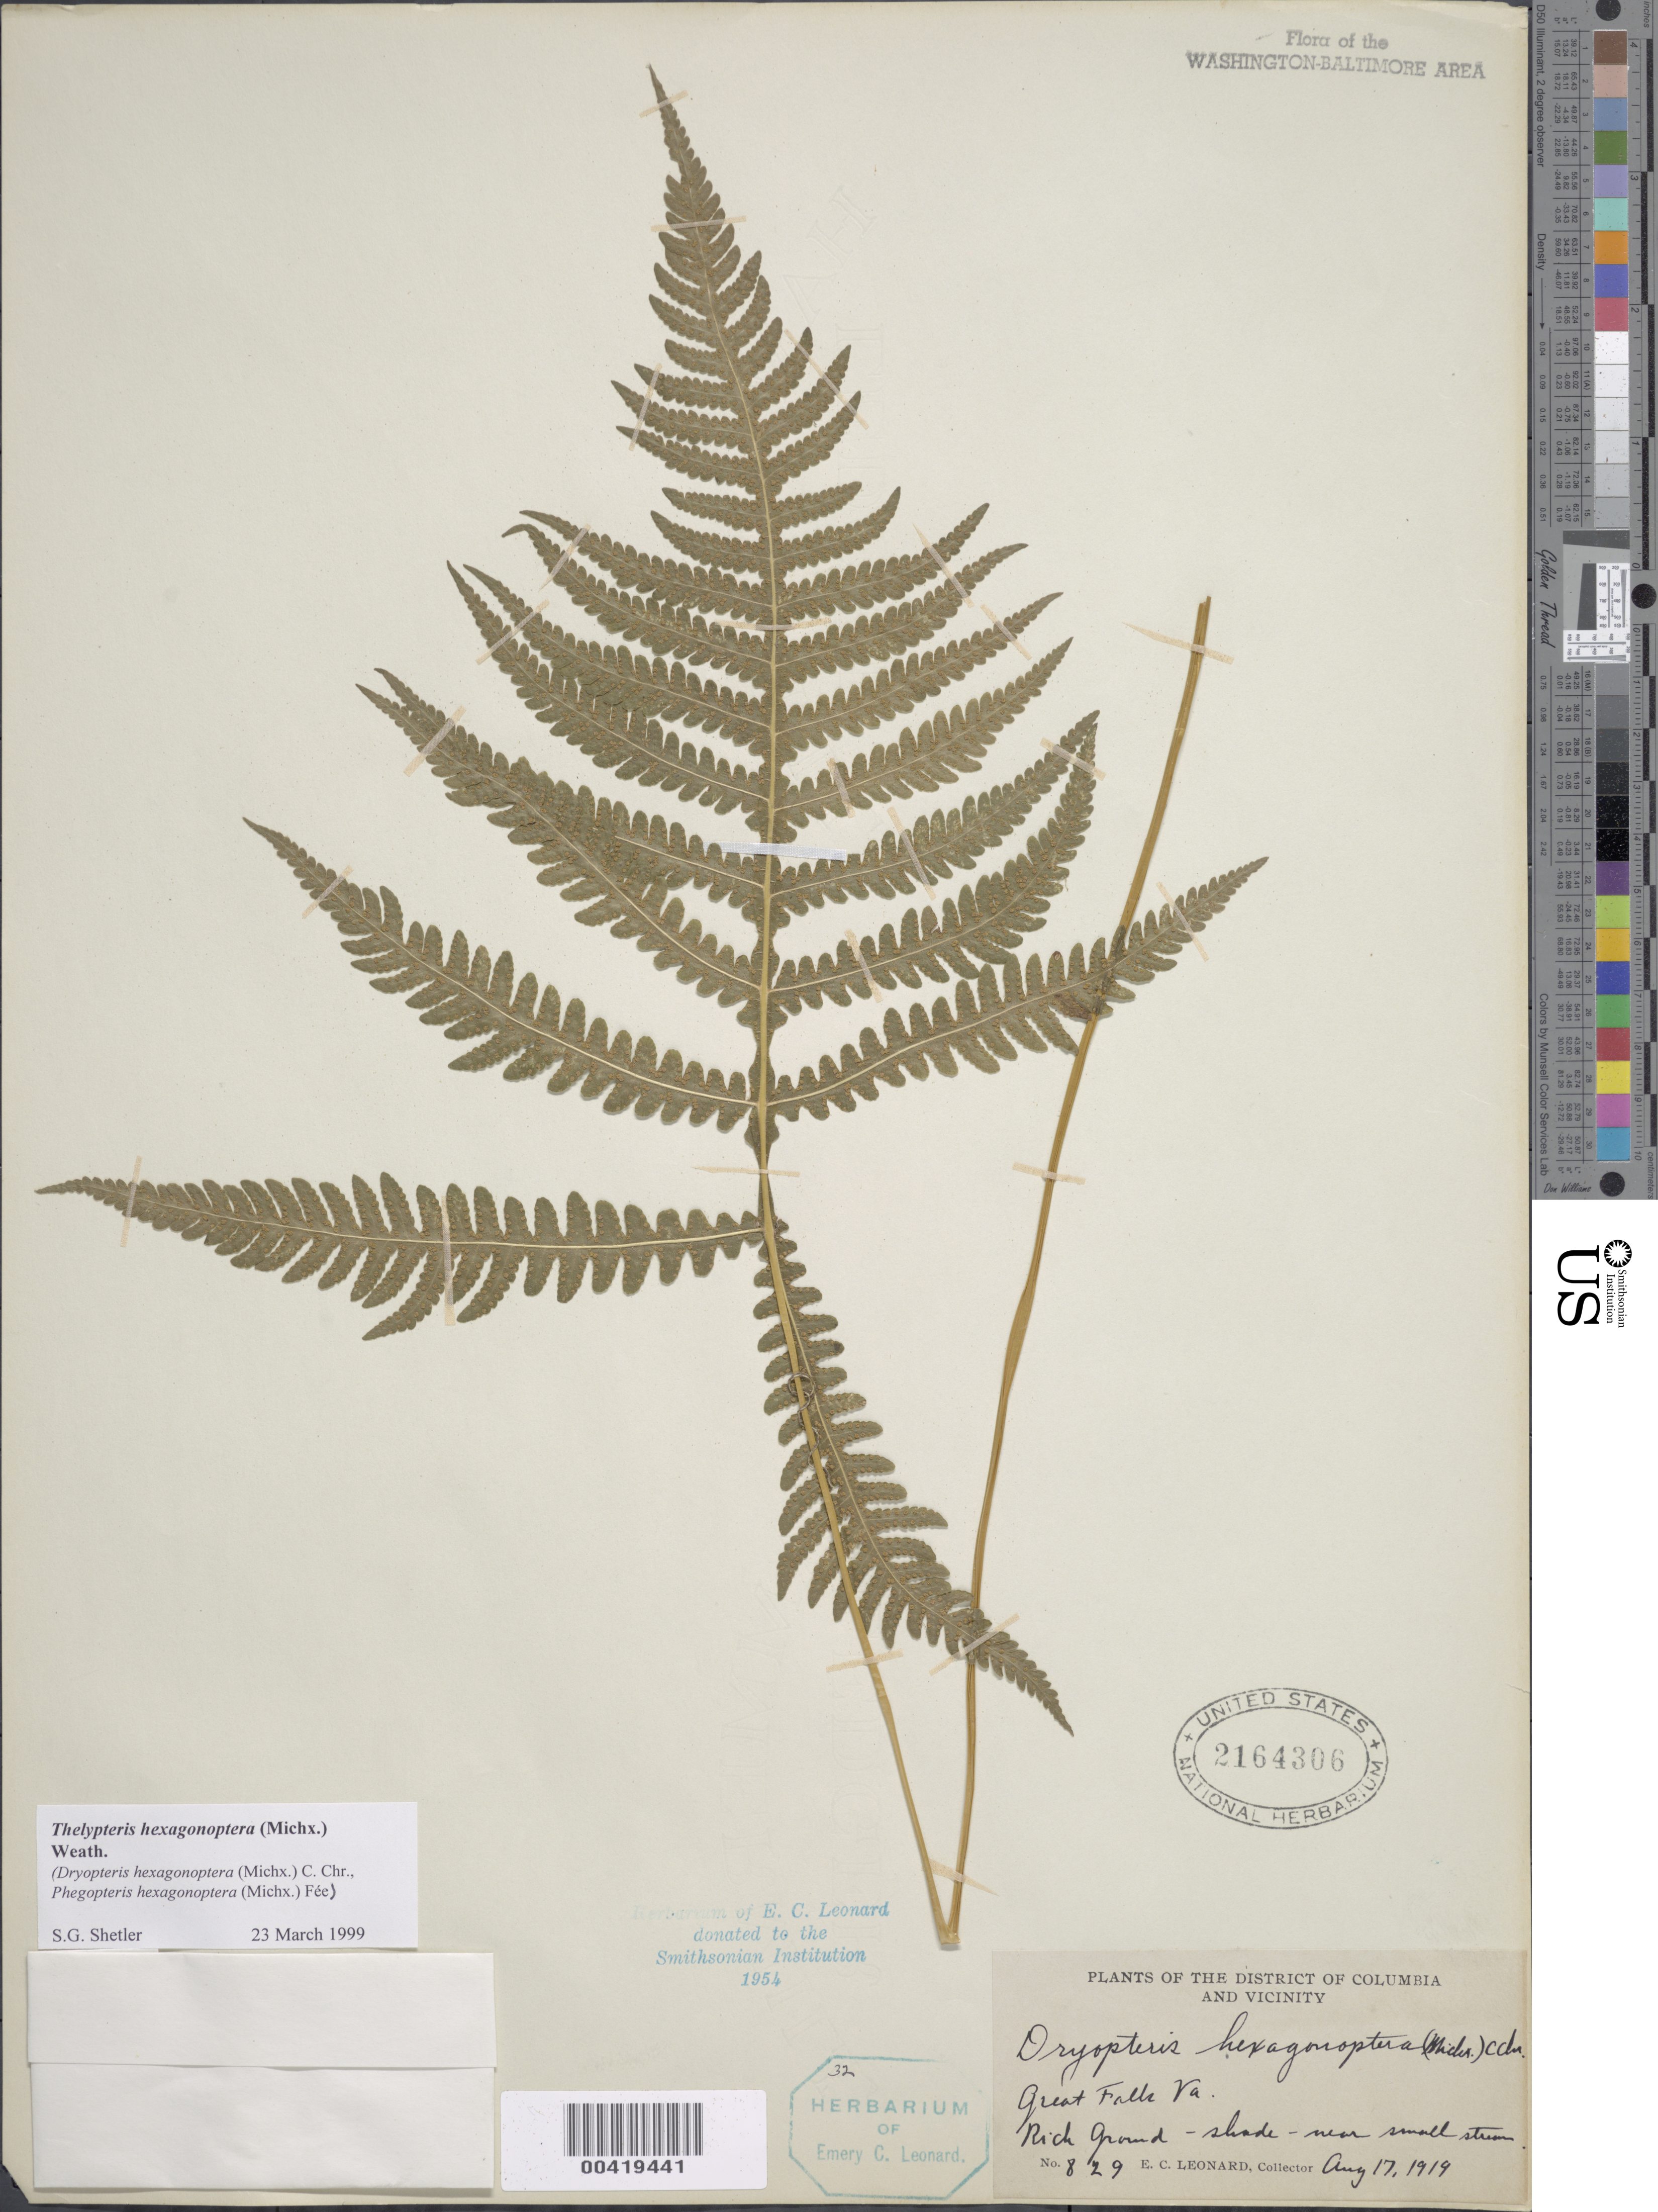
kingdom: Plantae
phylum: Tracheophyta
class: Polypodiopsida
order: Polypodiales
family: Thelypteridaceae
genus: Phegopteris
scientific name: Phegopteris hexagonoptera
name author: (Michx.) Fée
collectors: E. C. Leonard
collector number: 829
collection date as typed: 17 Aug 1919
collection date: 1919-08-17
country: United States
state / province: Virginia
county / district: Fairfax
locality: Great Falls C. and O. Canal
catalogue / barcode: US 2164306